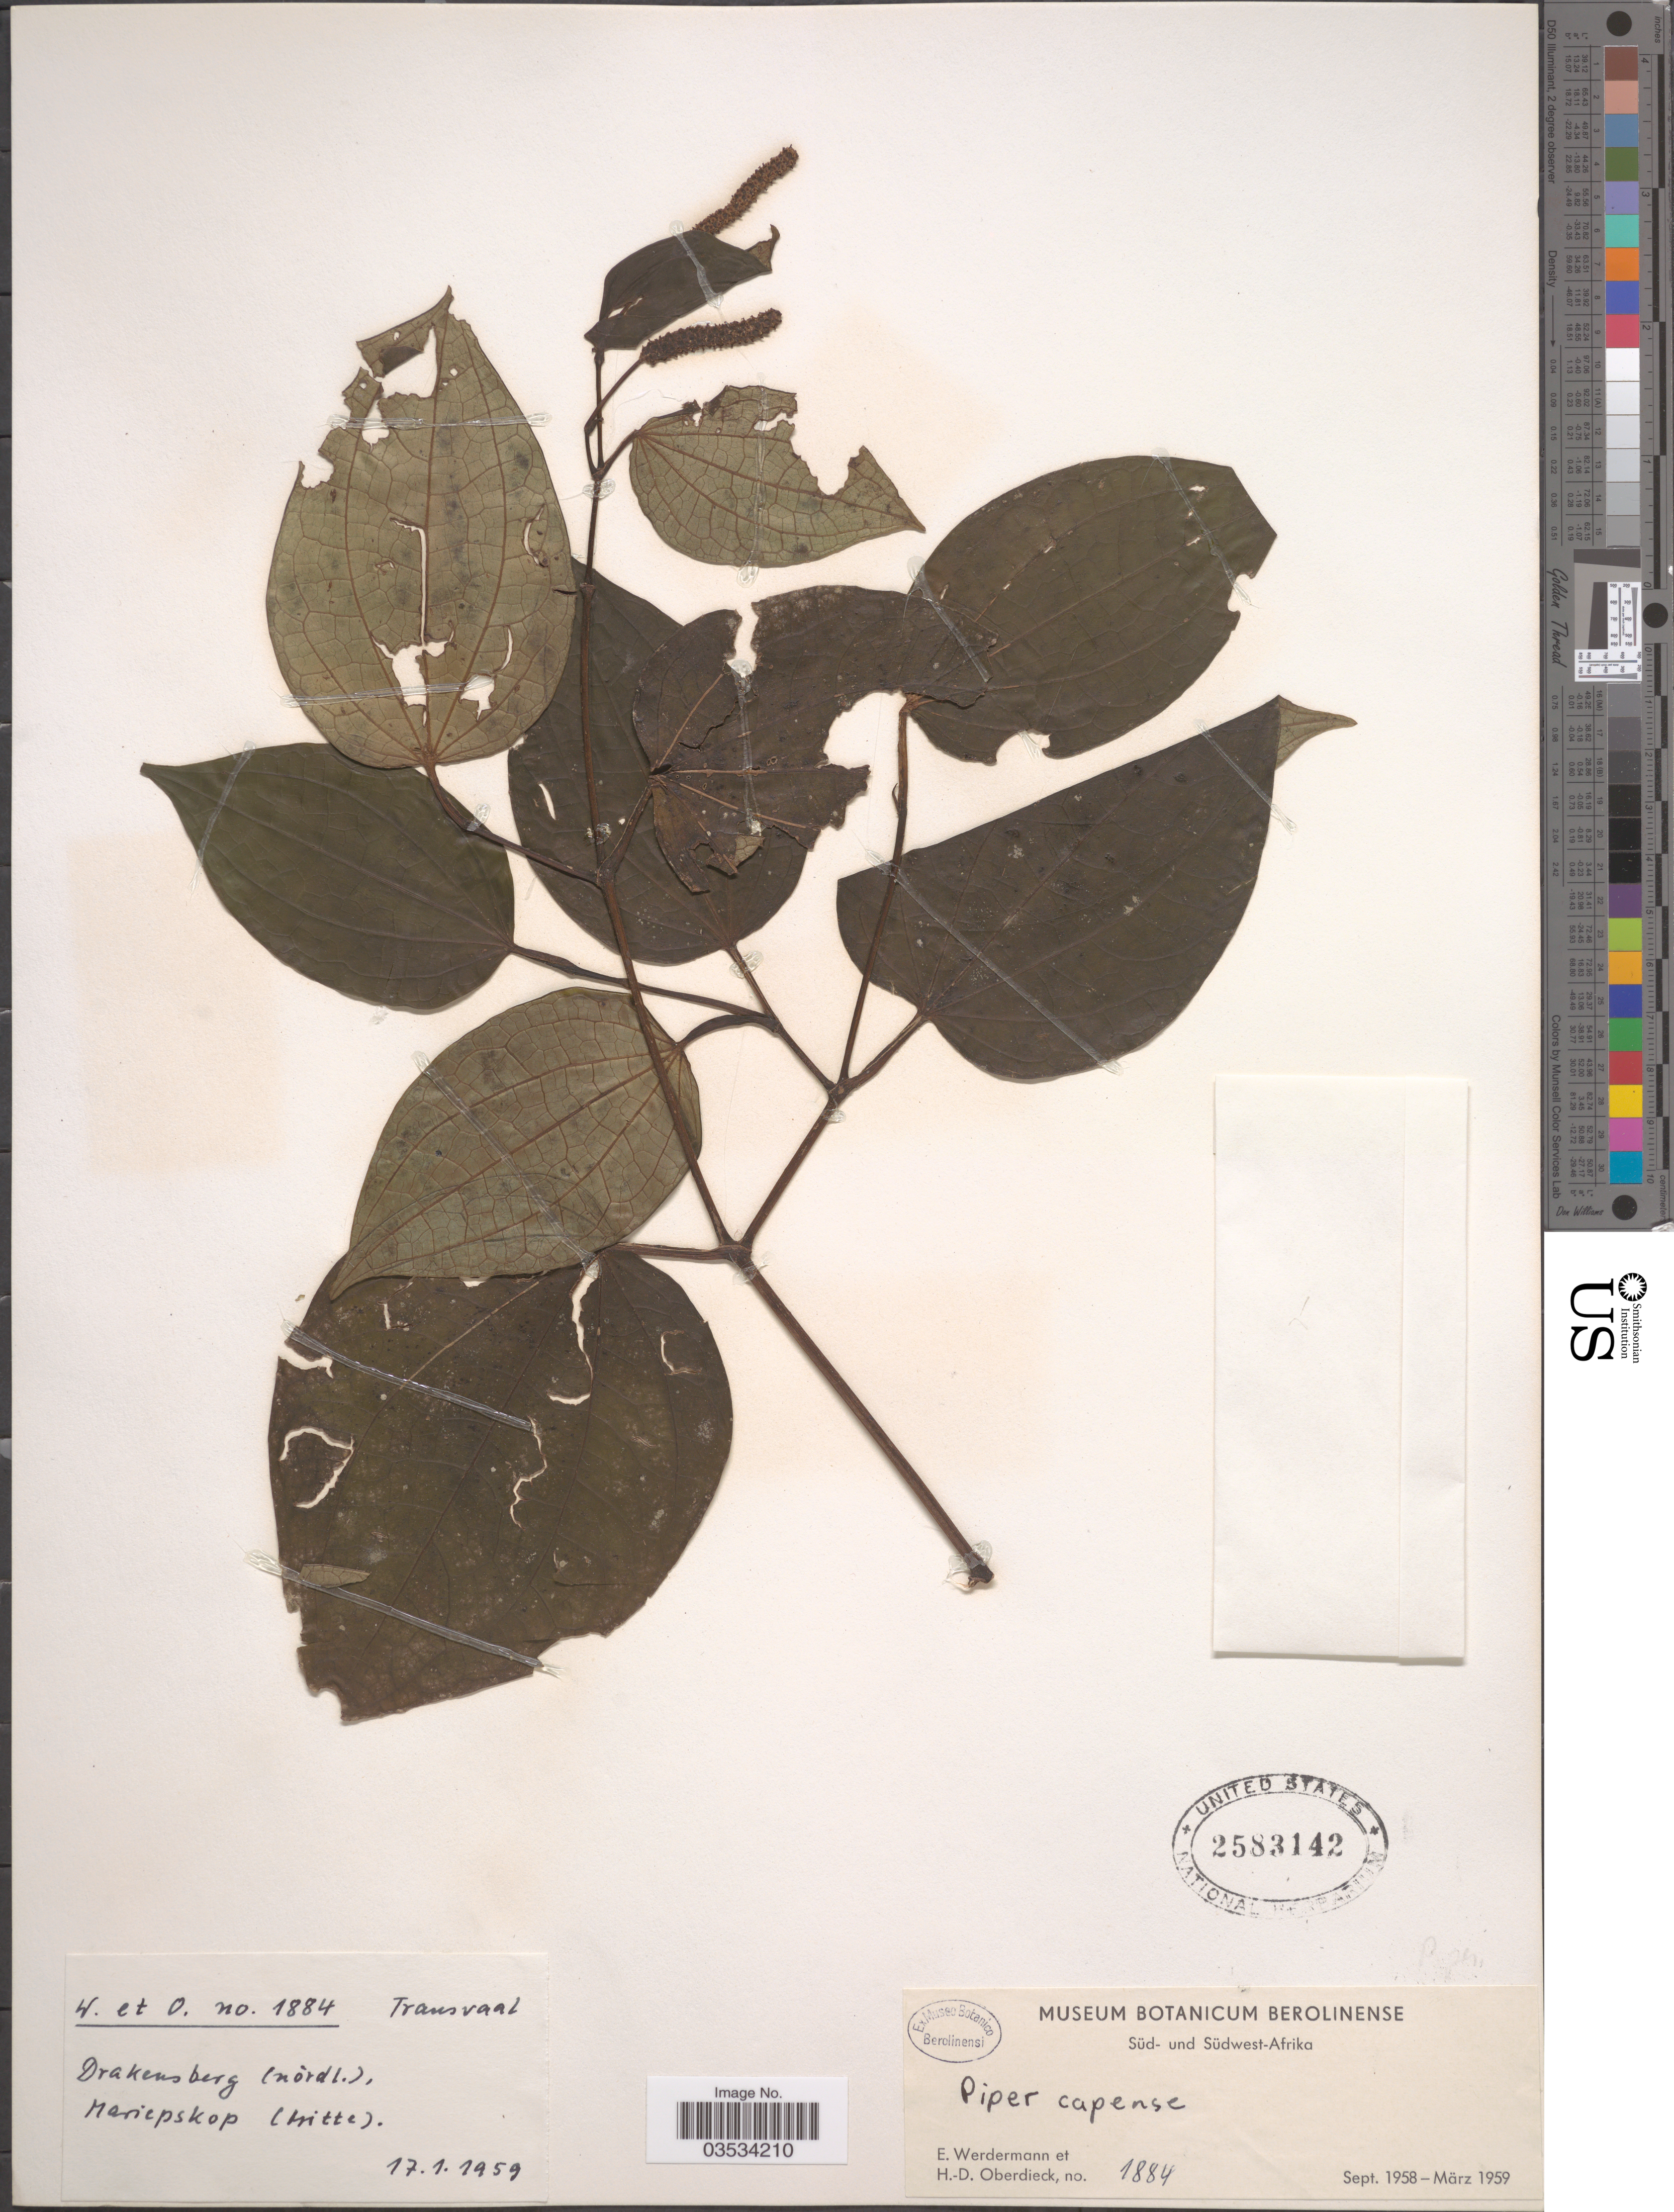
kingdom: Plantae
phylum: Tracheophyta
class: Magnoliopsida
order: Piperales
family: Piperaceae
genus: Piper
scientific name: Piper capense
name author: L. f.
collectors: E. Werdermann & H. Oberdieck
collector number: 1884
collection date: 1959-01-17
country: South Africa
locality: Transvaal. Drakensberg (nördl.), Mariepskop (mitte).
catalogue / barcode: US 2583142